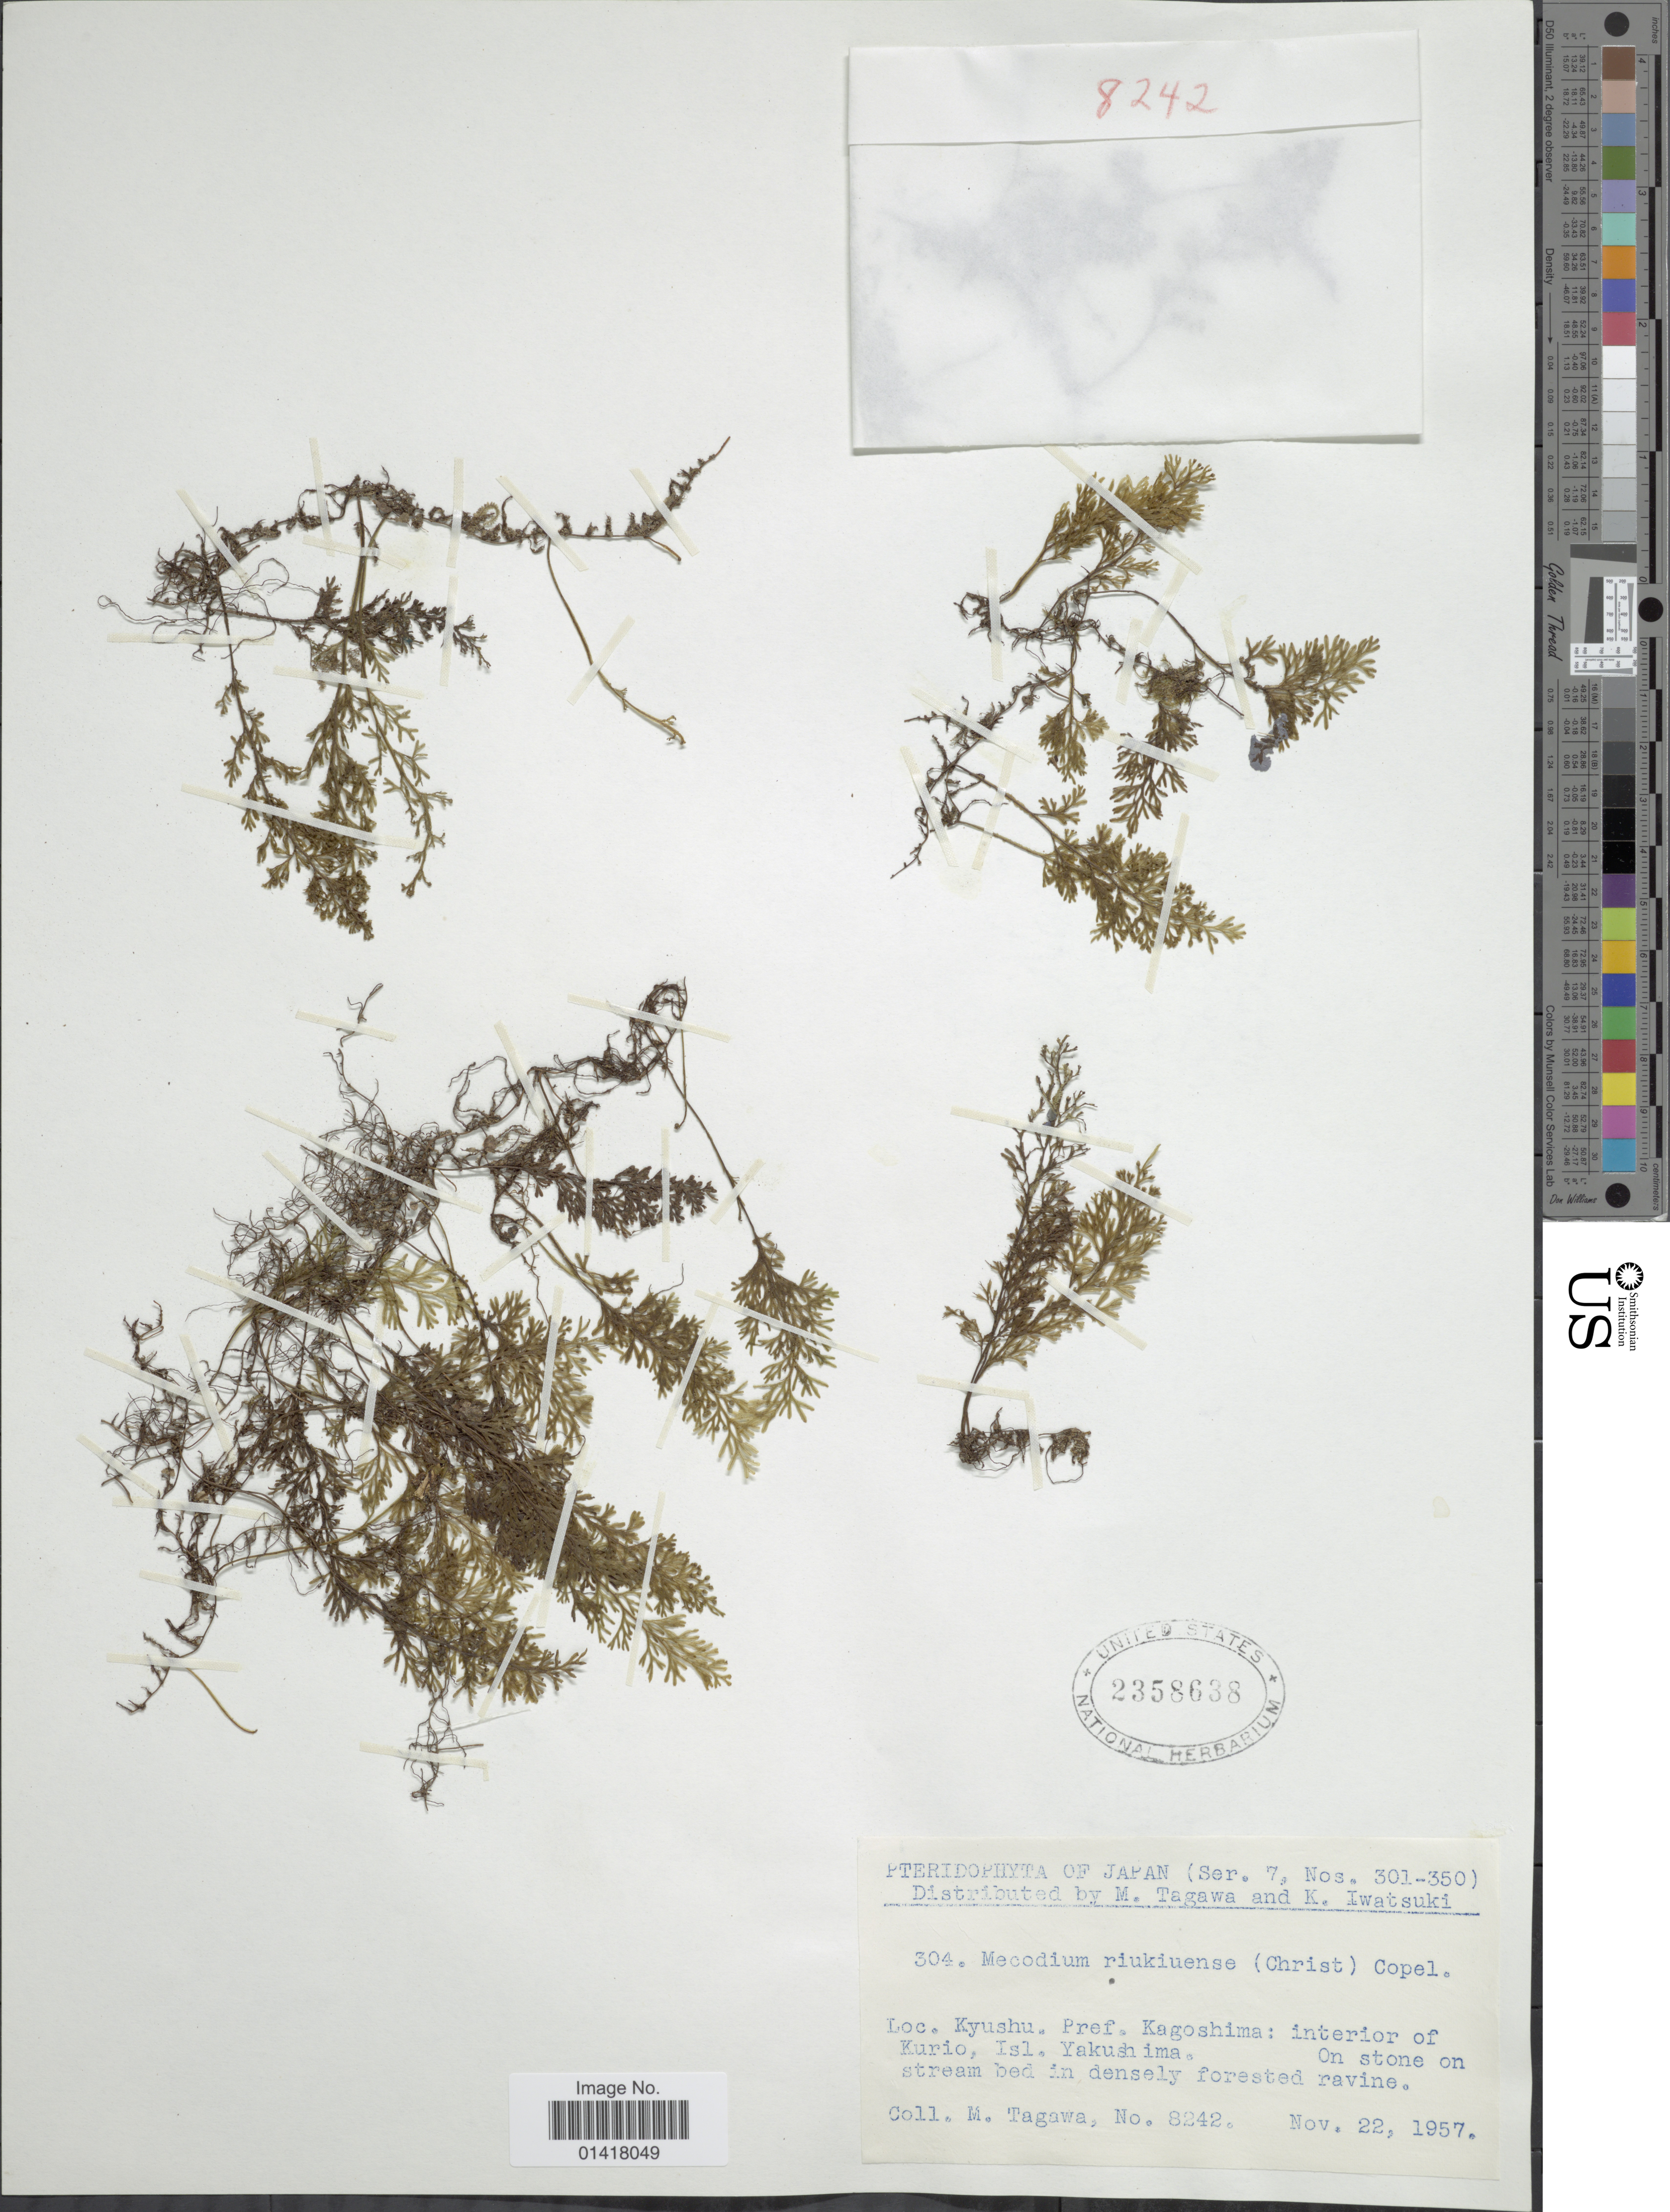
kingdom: Plantae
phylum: Tracheophyta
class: Polypodiopsida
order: Hymenophyllales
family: Hymenophyllaceae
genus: Hymenophyllum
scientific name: Hymenophyllum riukiuense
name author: Ching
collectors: M. Tagawa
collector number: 8242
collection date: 1957-11-22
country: Japan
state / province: Kagosima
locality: Kyushu. Pref. Kagoshima: interior of Kurio, Isl. Yakushima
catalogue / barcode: US 2358638